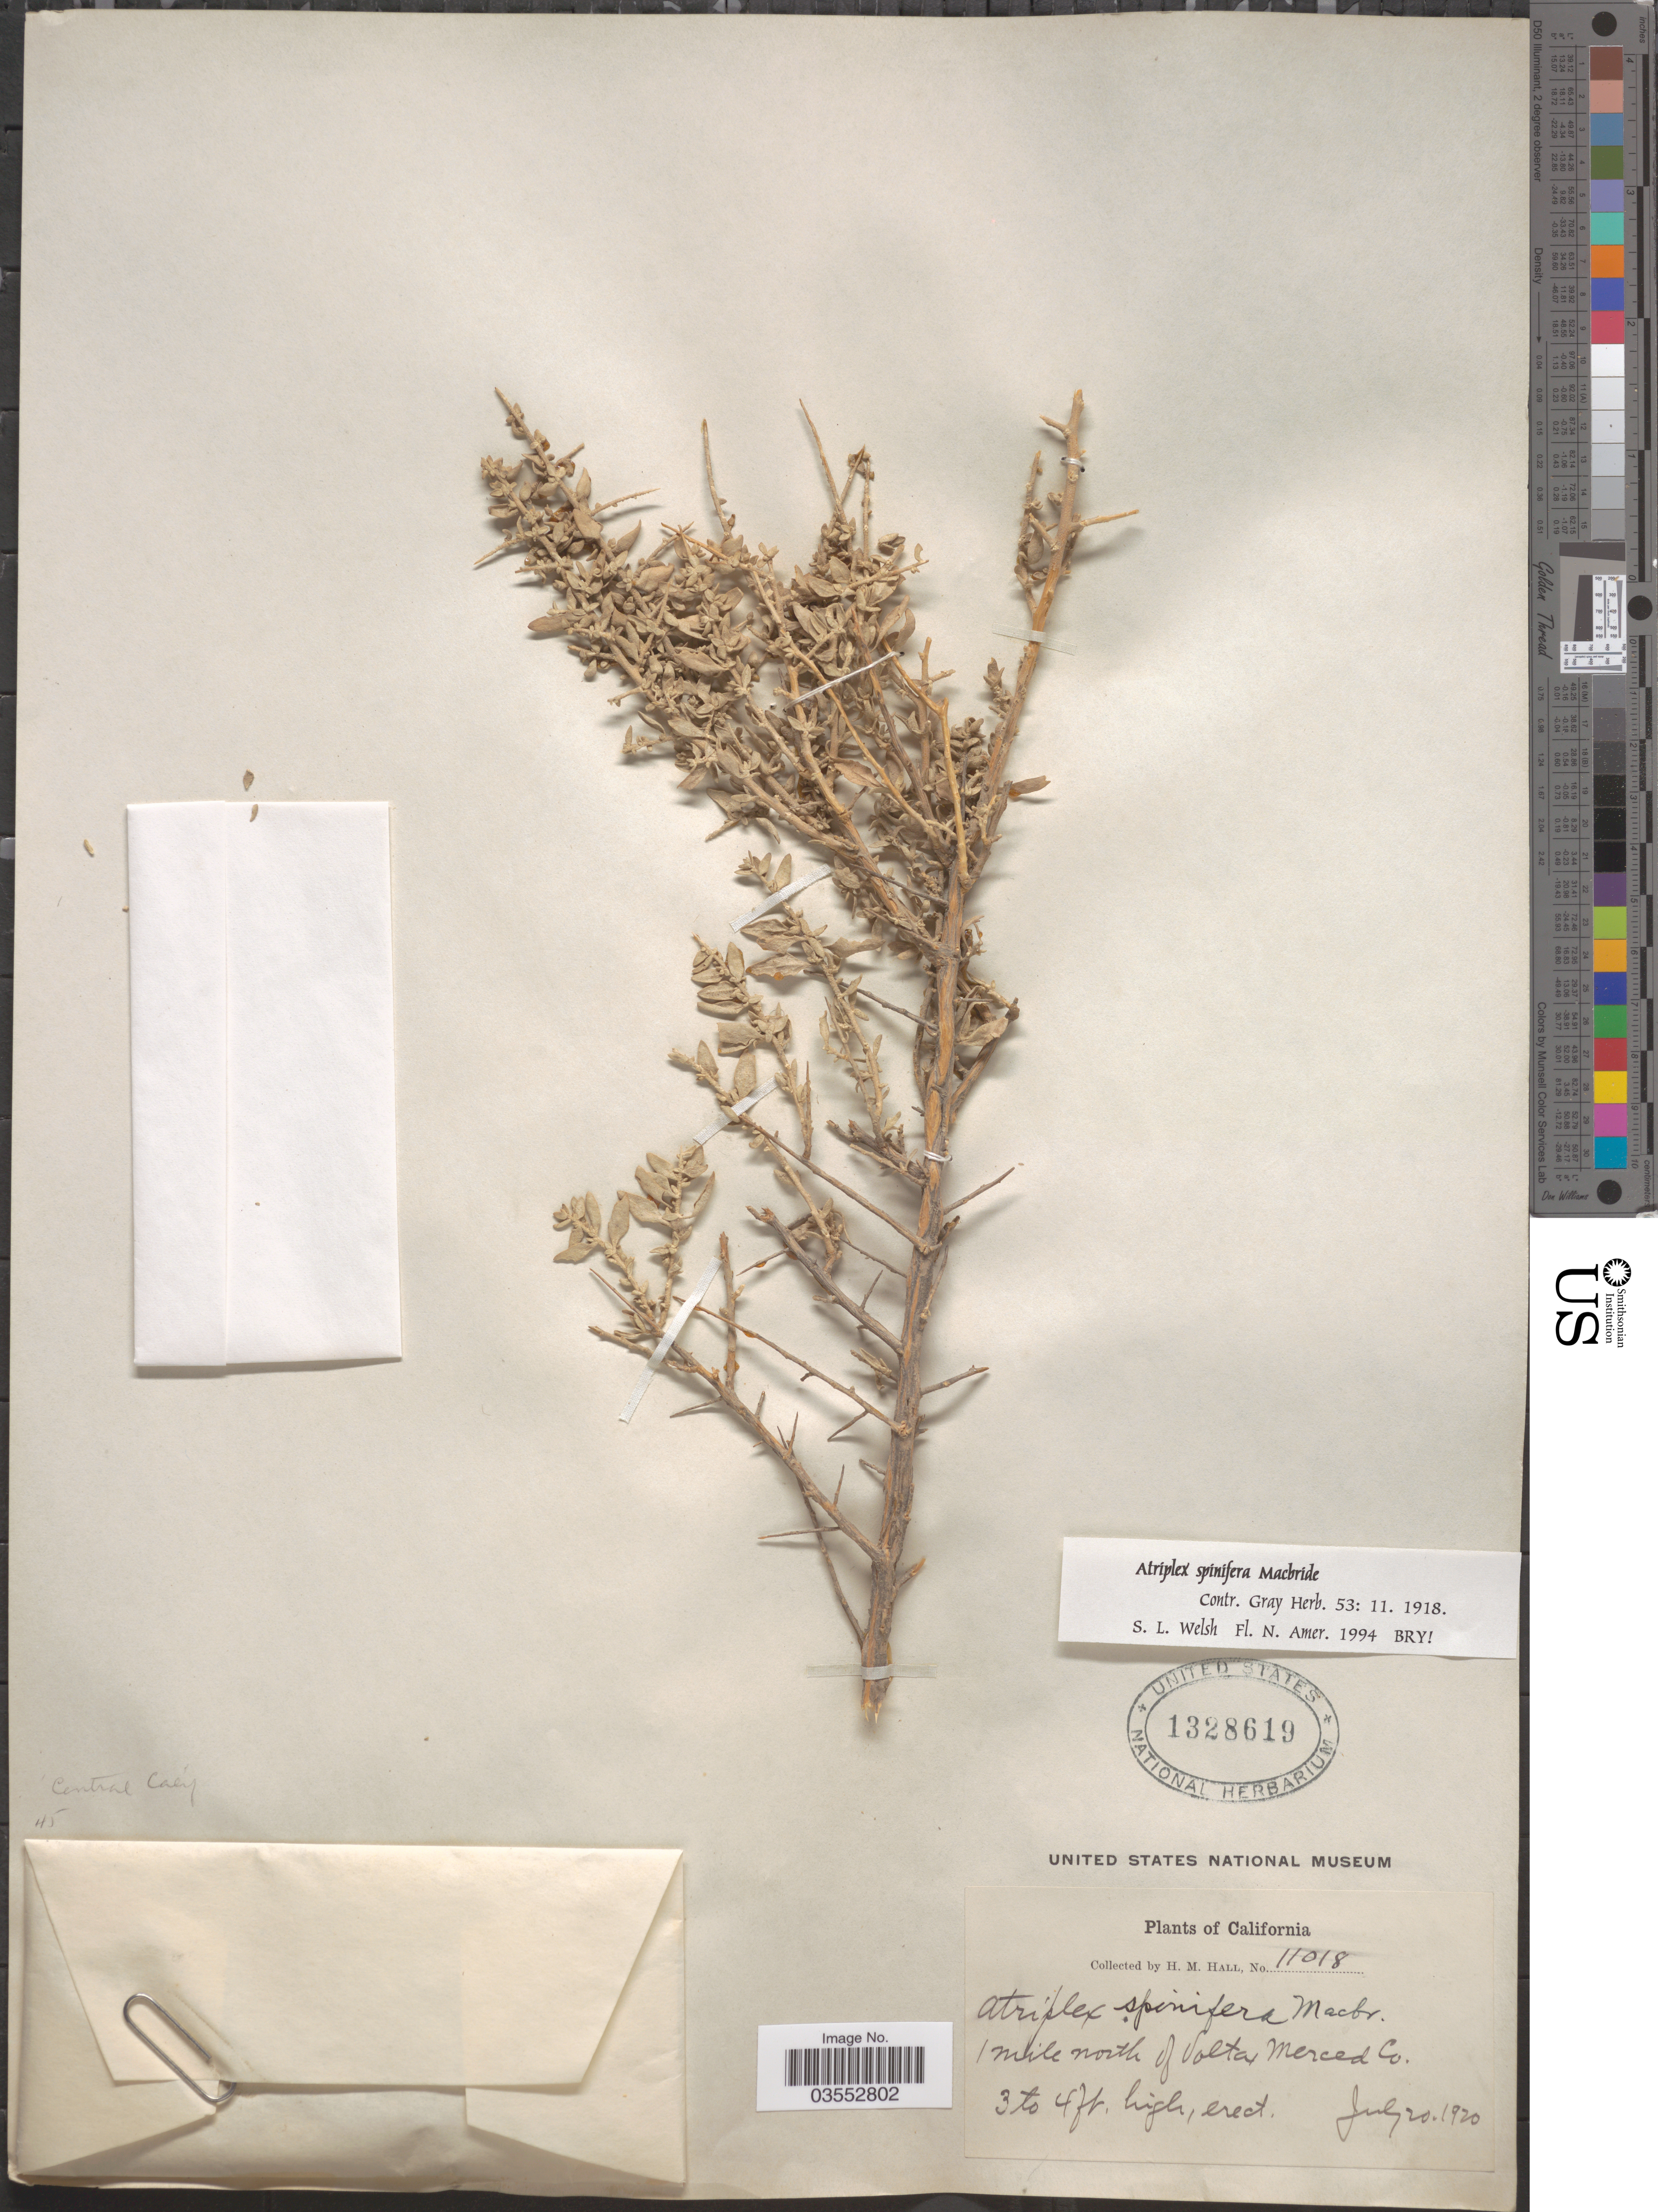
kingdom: Plantae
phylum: Tracheophyta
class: Magnoliopsida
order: Caryophyllales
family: Amaranthaceae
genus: Atriplex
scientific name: Atriplex spinifera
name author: J.F. Macbr.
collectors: H. M. Hall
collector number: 11018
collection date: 1920-07-20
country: United States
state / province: California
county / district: Merced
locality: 1 mile north of Volta, Merced Co.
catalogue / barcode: US 1328619